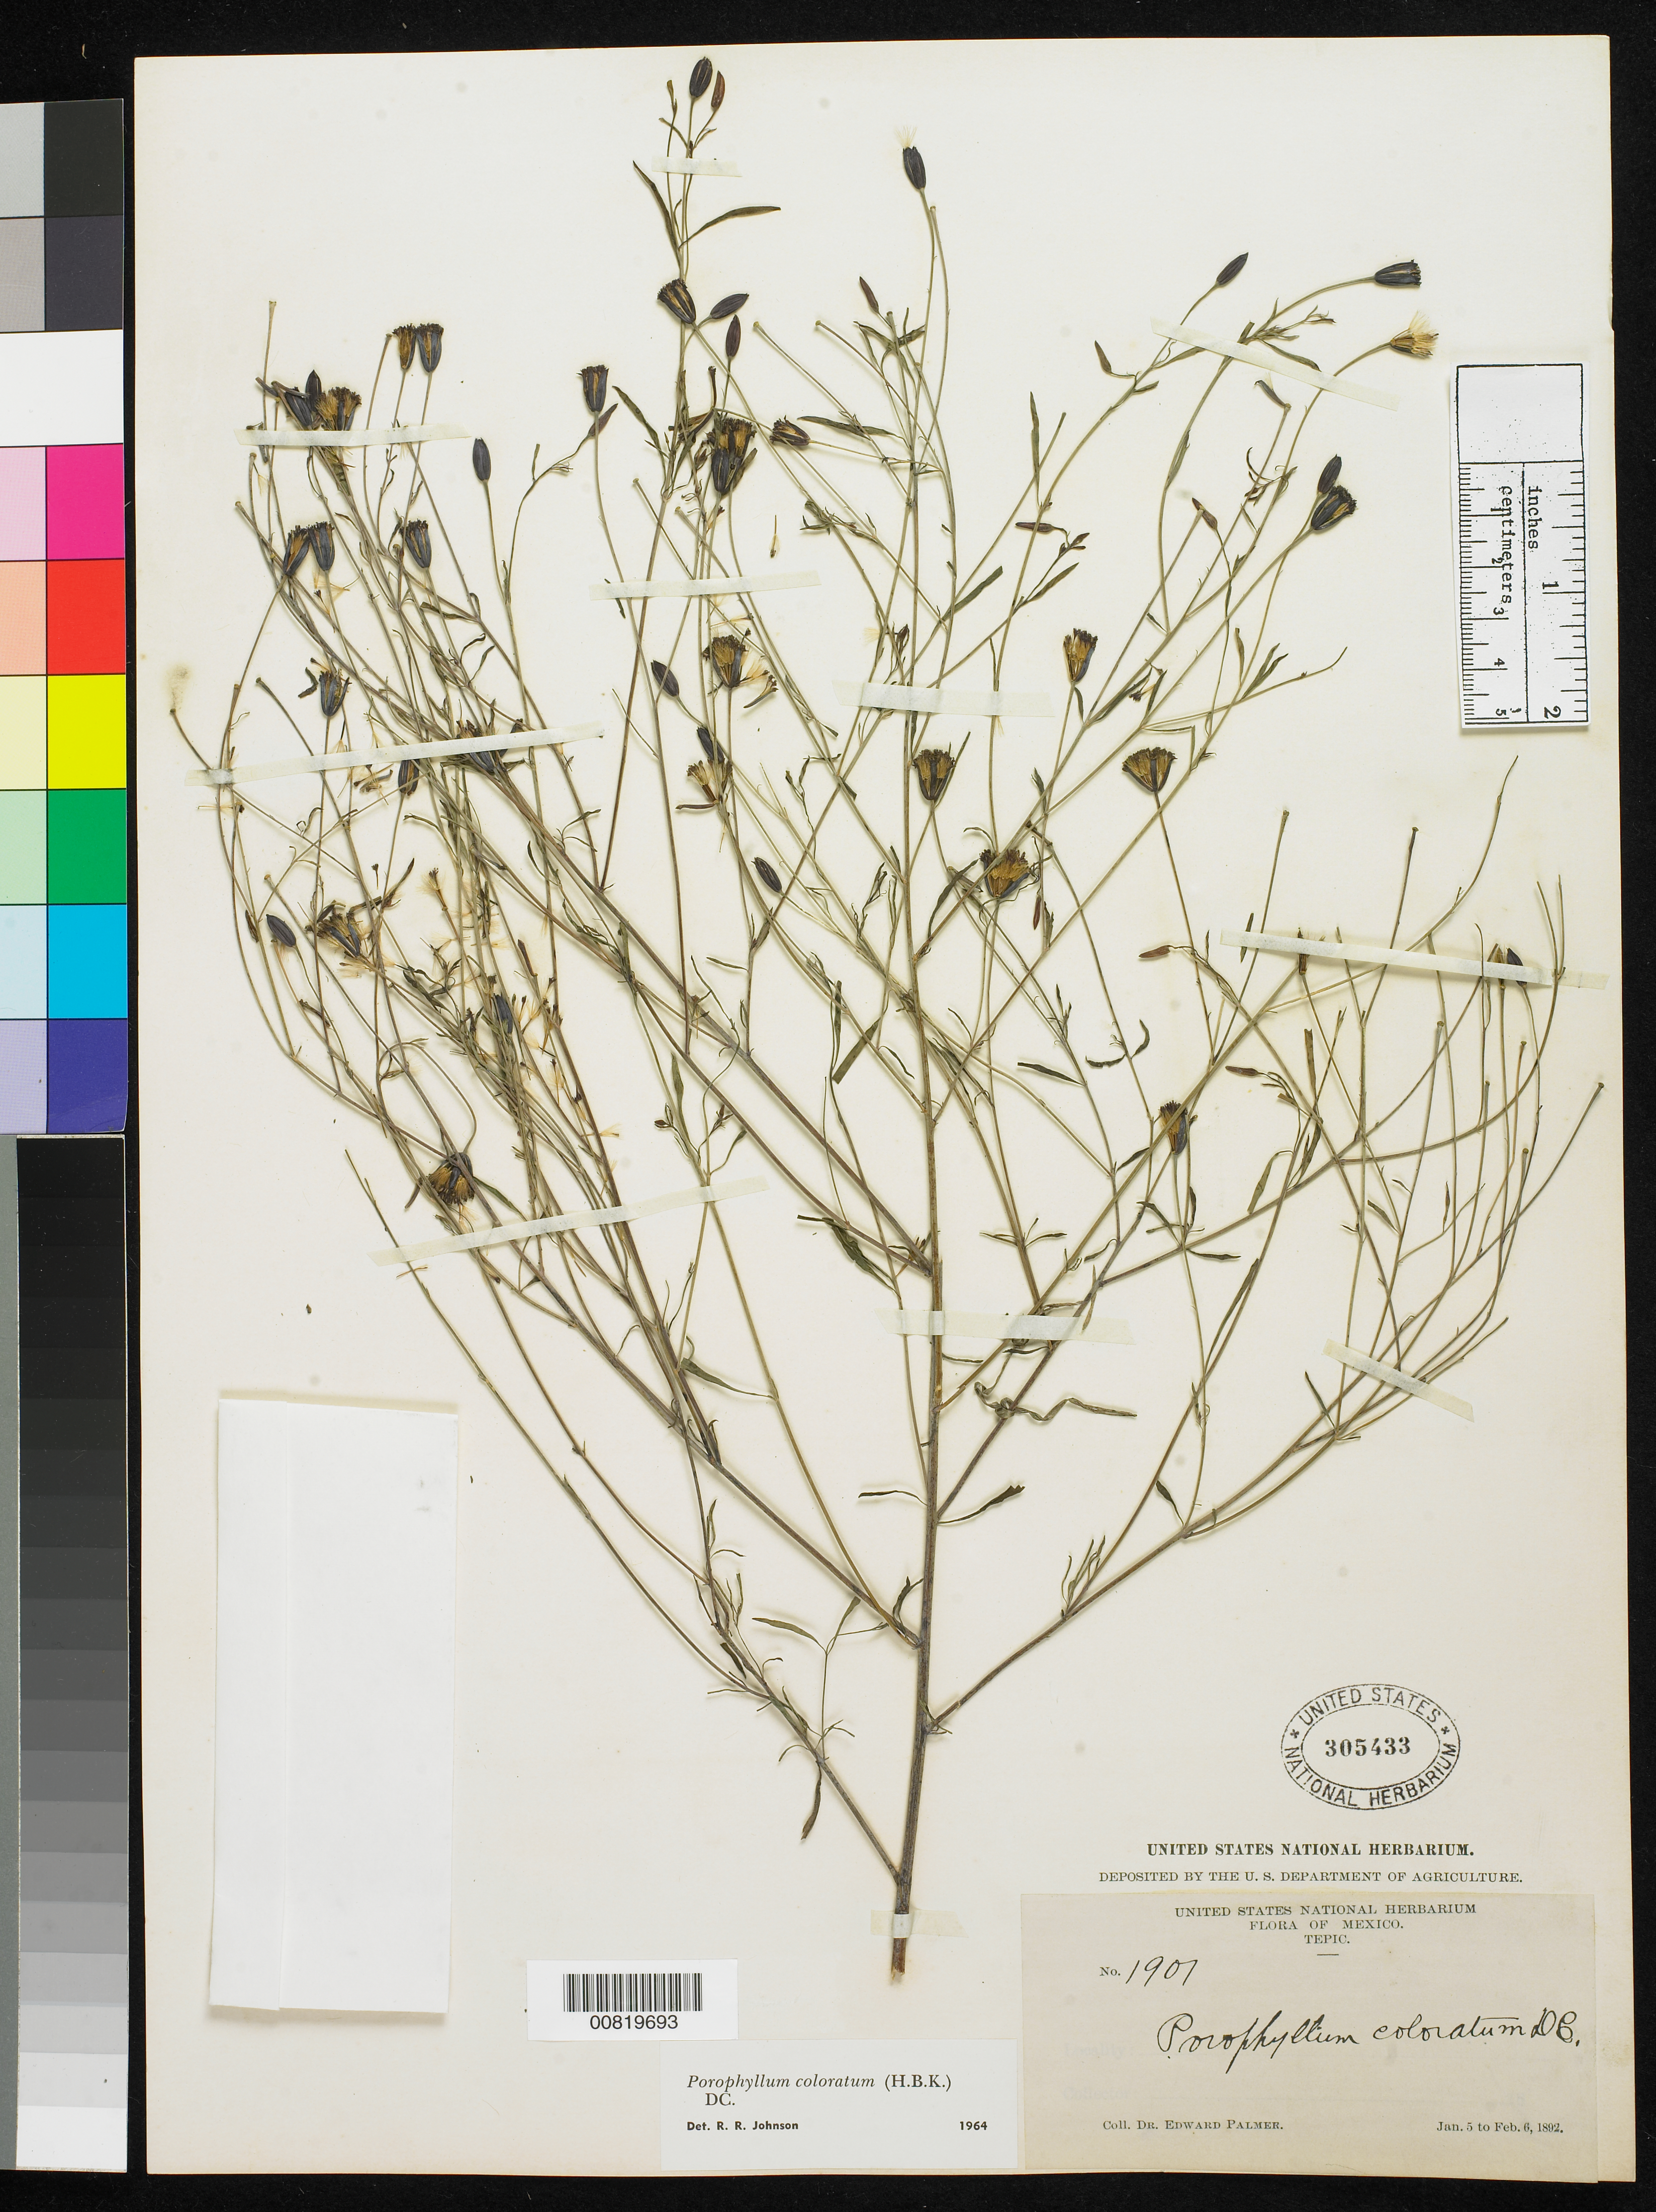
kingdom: Plantae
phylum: Tracheophyta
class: Magnoliopsida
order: Asterales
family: Asteraceae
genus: Porophyllum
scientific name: Porophyllum coloratum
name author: (Kunth) DC.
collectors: E. Palmer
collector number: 1901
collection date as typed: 05 Jan 1892 to 06 Feb 1892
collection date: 1892-01-05/1892-02-06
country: Mexico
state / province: Nayarit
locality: Tepic, Nayarit.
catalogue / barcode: US 305433